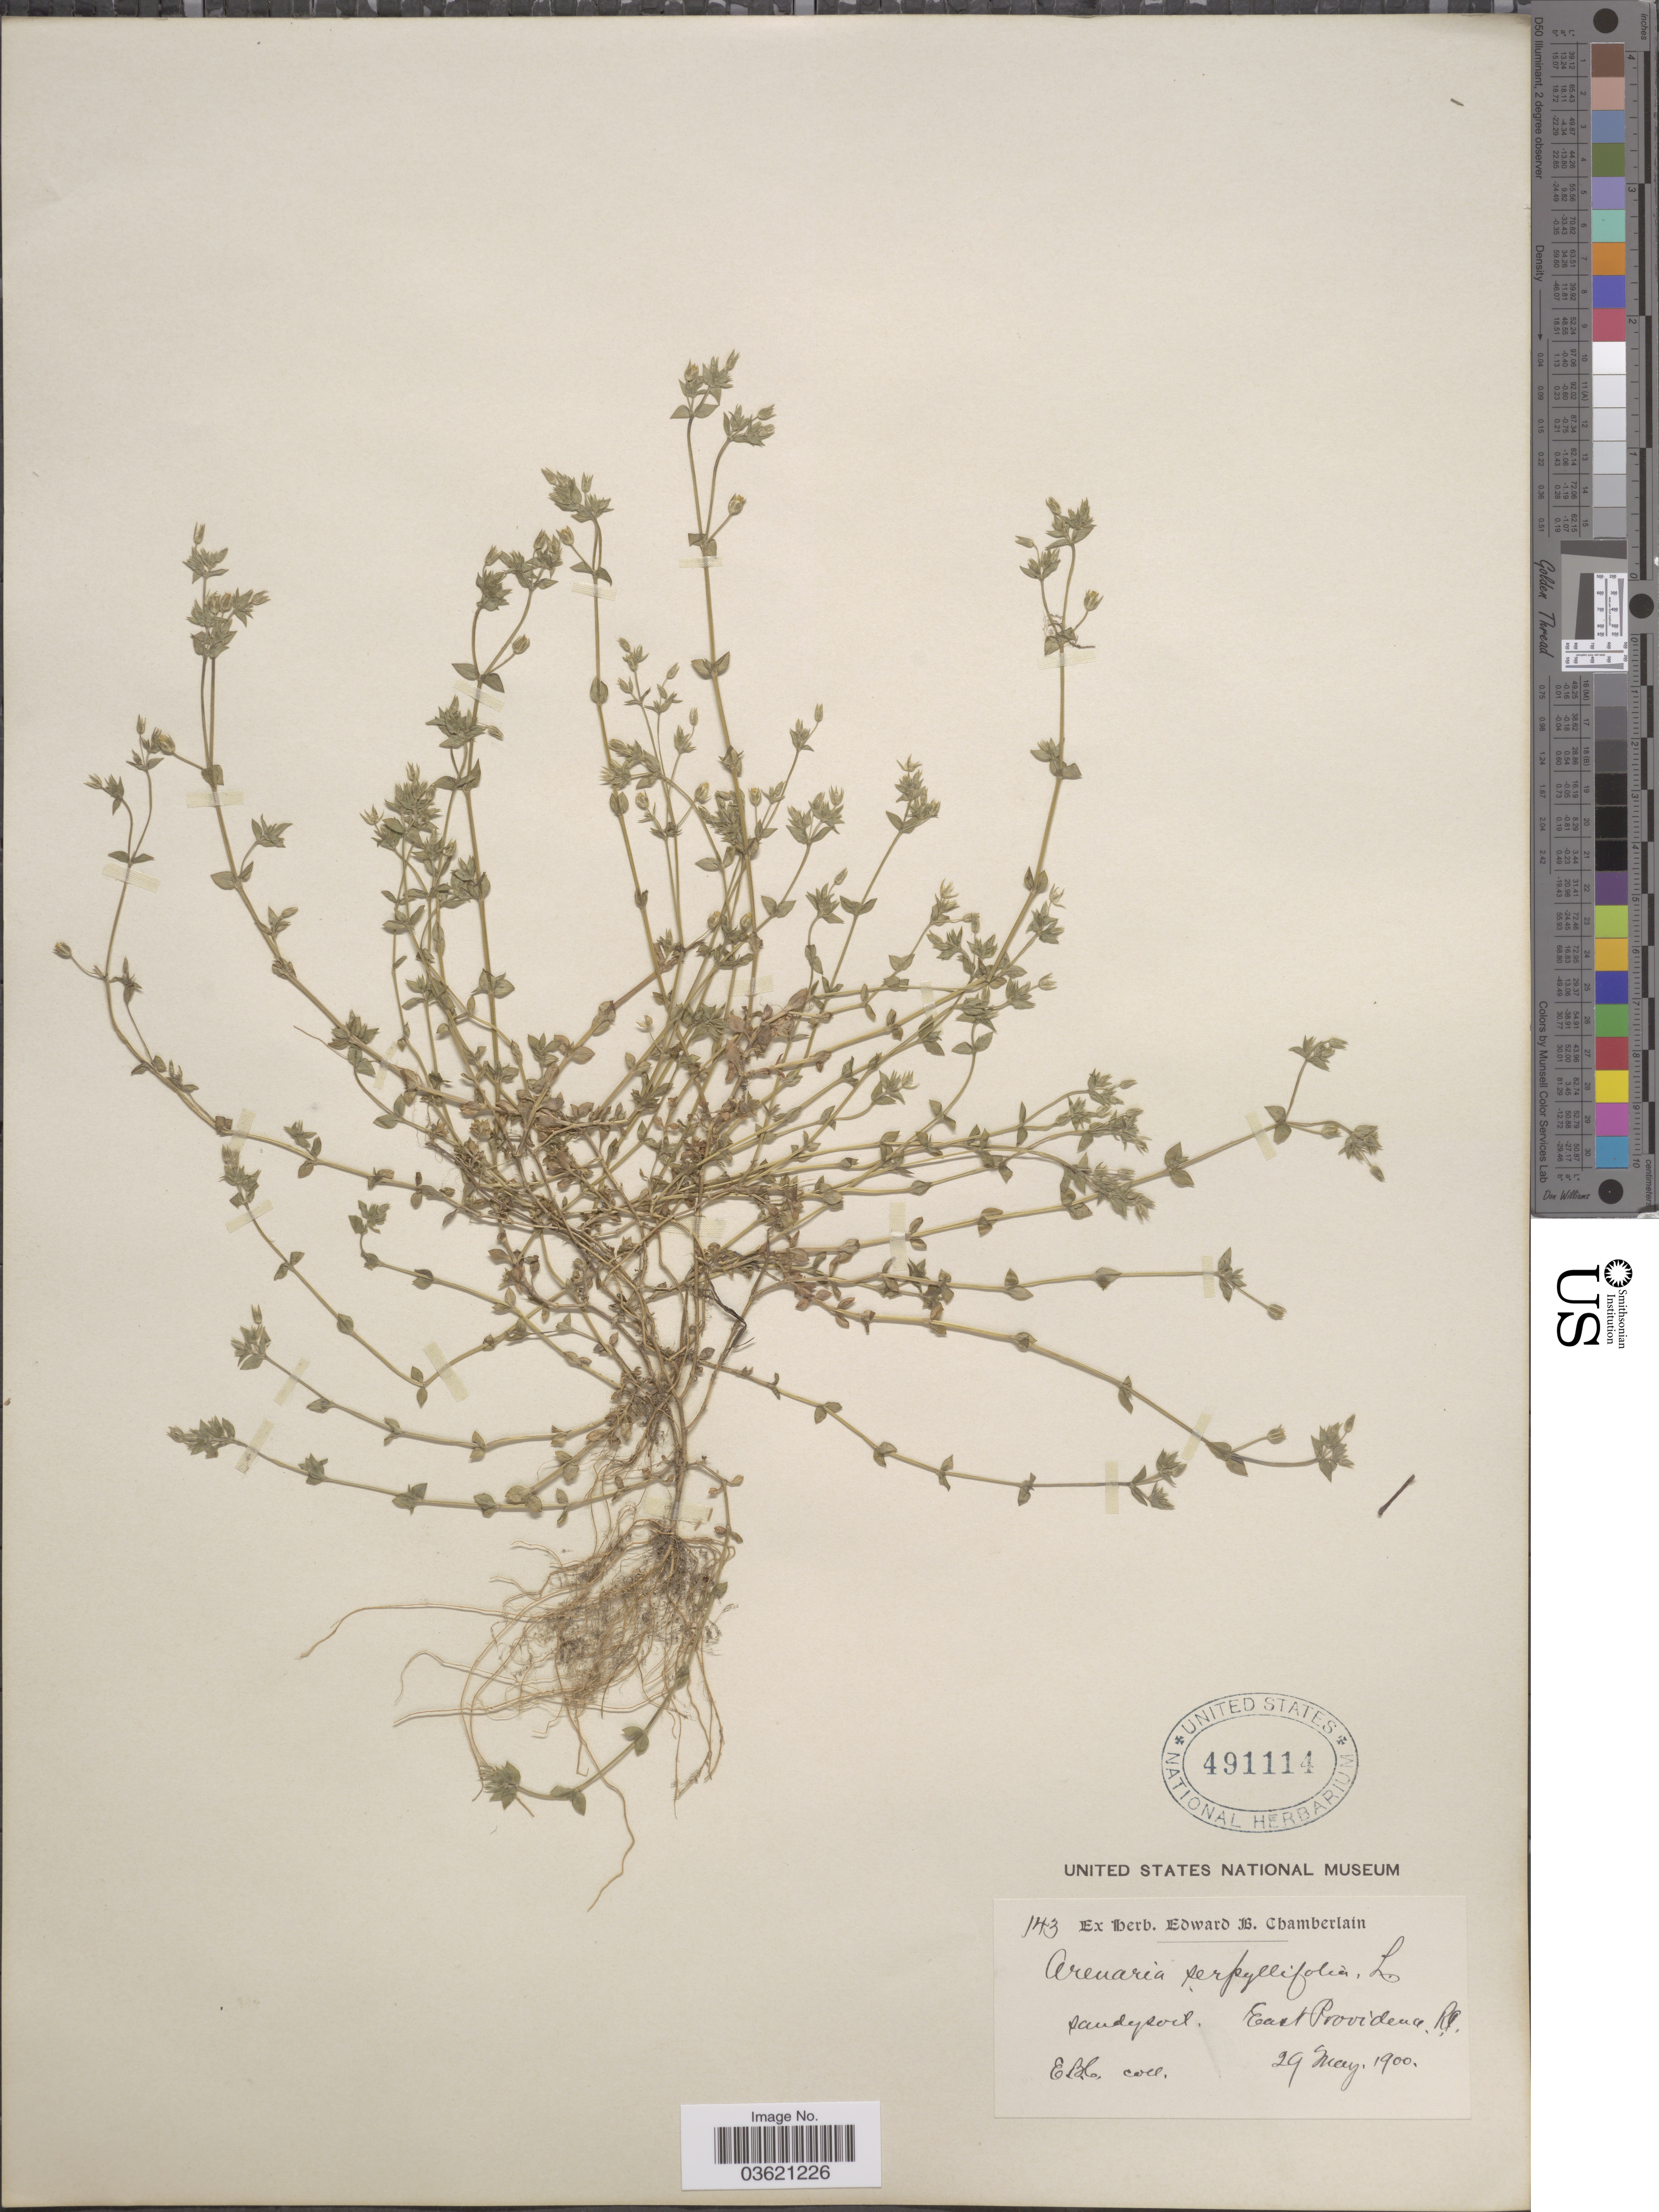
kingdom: Plantae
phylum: Tracheophyta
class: Magnoliopsida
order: Caryophyllales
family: Caryophyllaceae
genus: Arenaria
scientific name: Arenaria serpyllifolia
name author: L.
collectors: E. Chamberlain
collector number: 143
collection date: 1900-05-29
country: United States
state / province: Rhode Island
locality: East Providence.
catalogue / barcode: US 491114